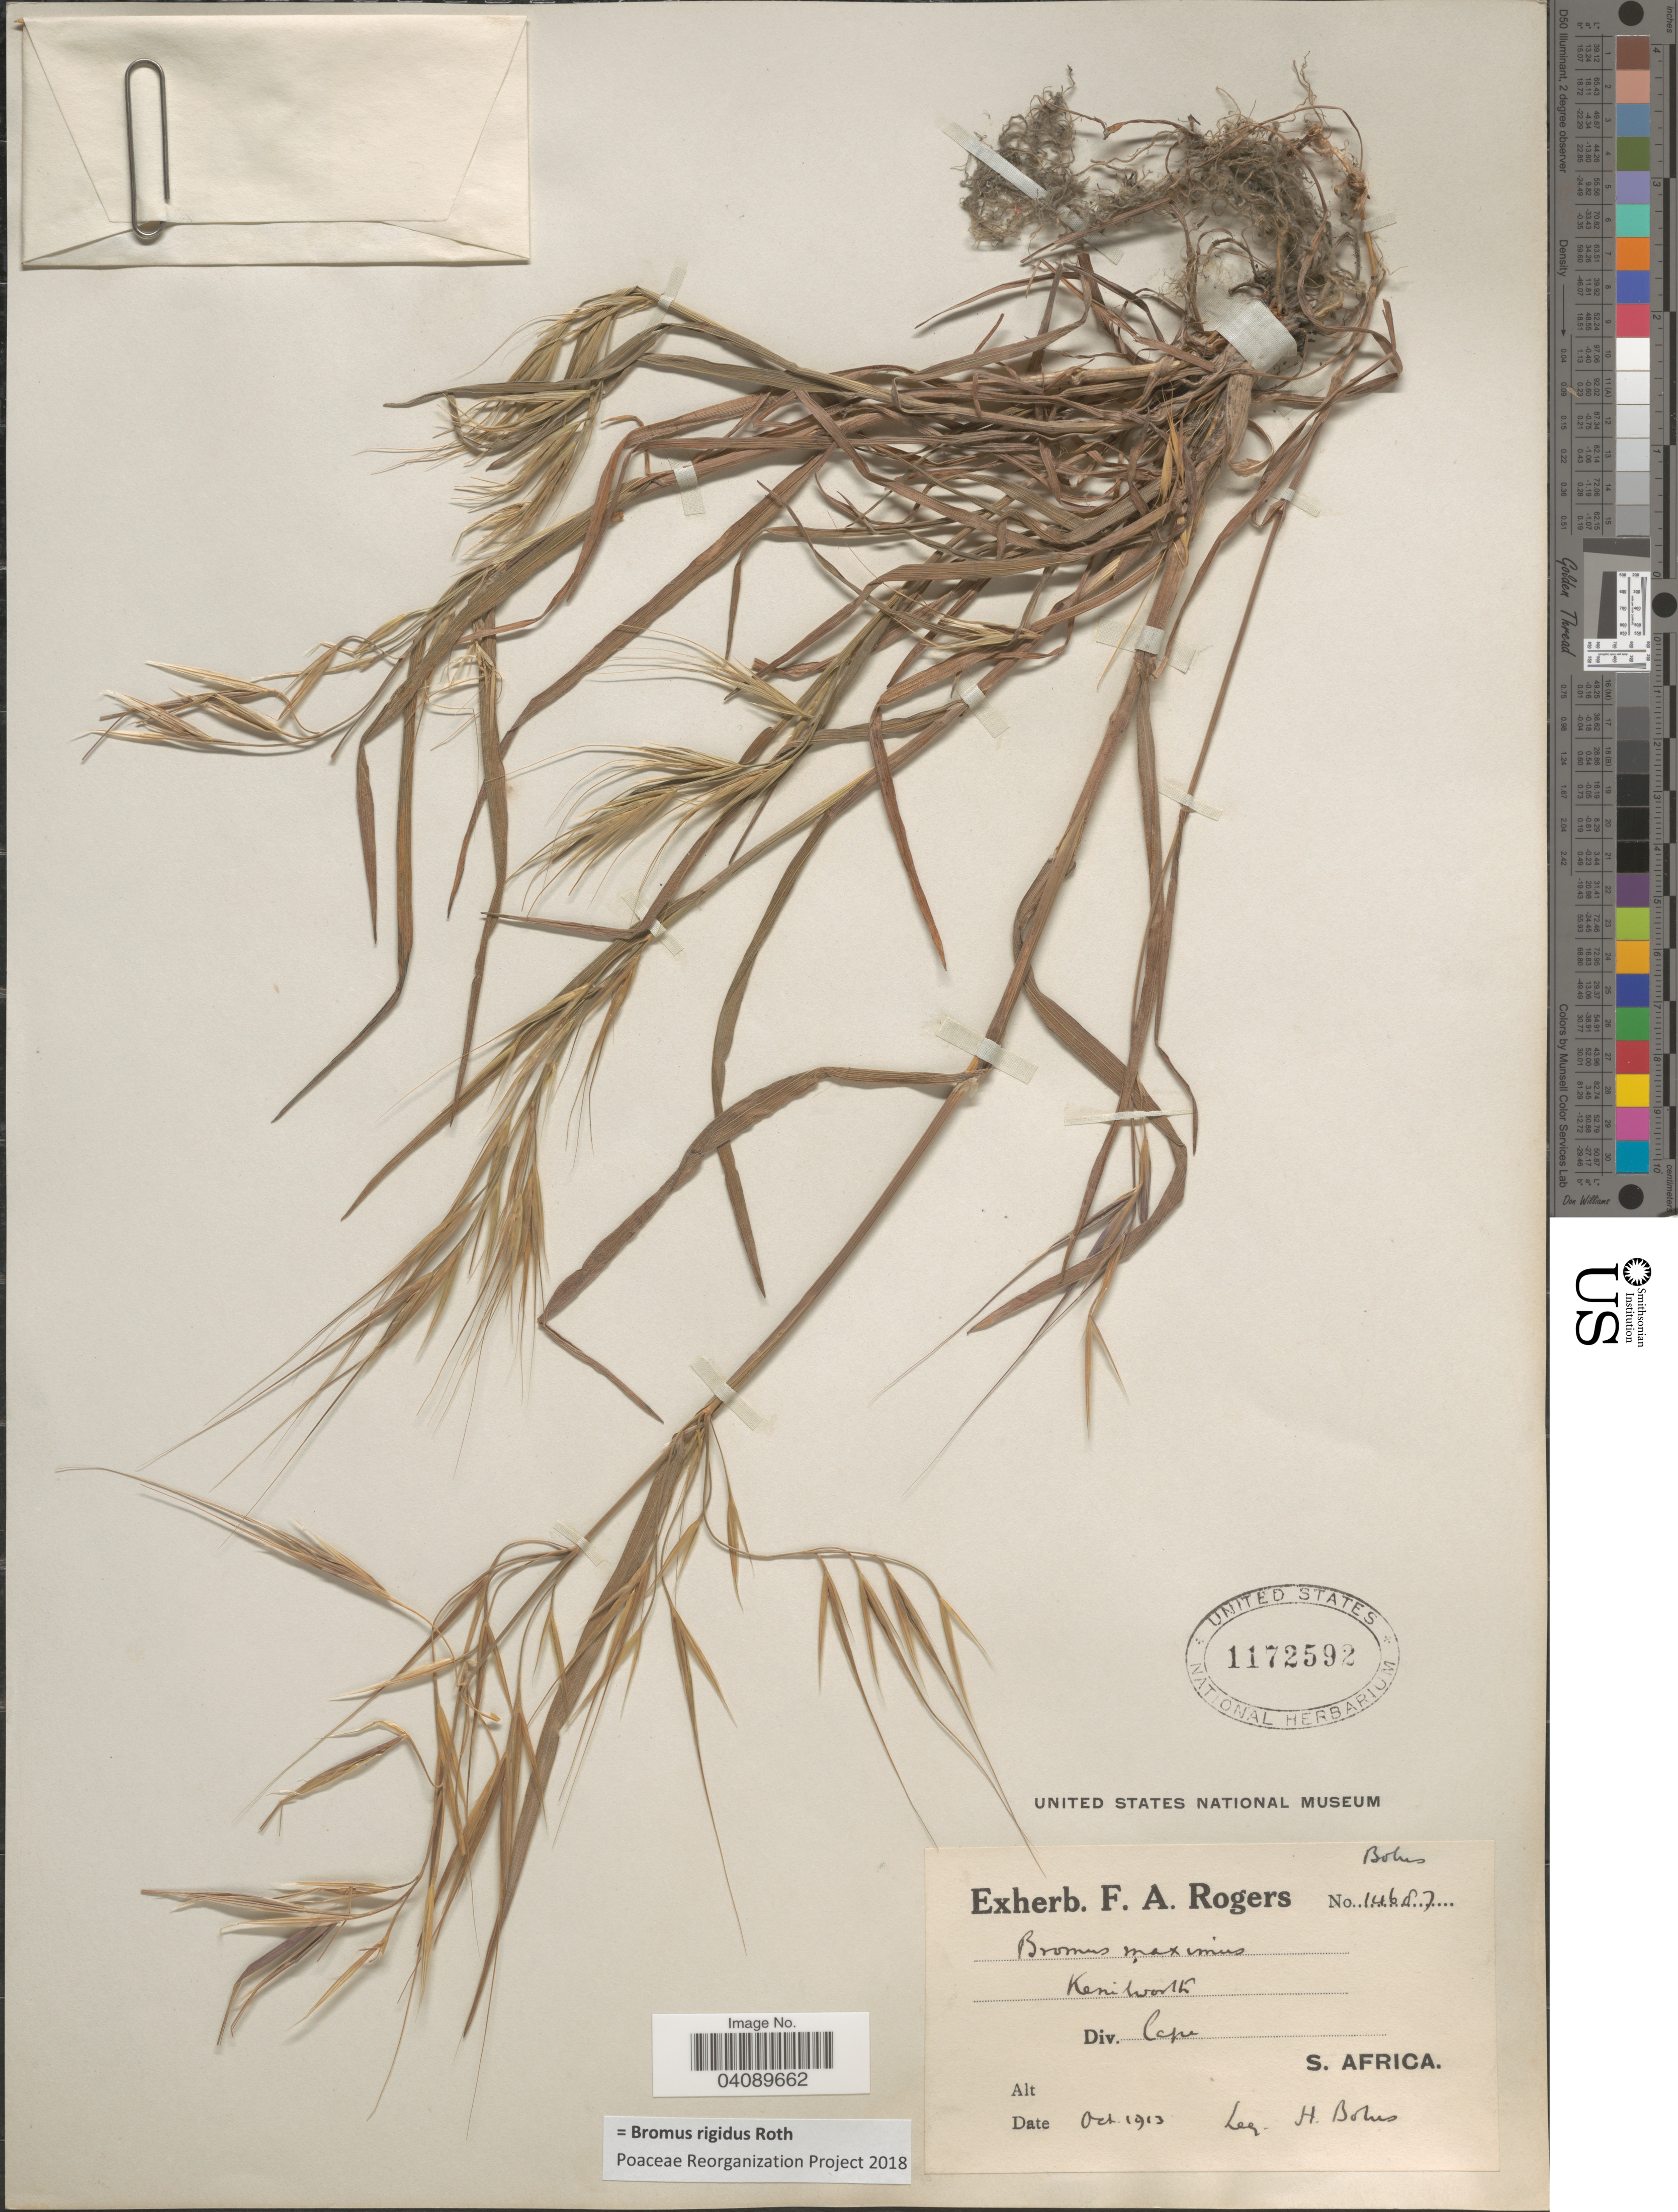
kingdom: Plantae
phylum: Tracheophyta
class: Liliopsida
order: Poales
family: Poaceae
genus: Bromus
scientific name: Bromus rigidus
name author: Roth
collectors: H. Bolus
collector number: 14687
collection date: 1913-10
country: South Africa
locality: Kenilworth. Div. Cape.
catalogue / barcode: US 1172592